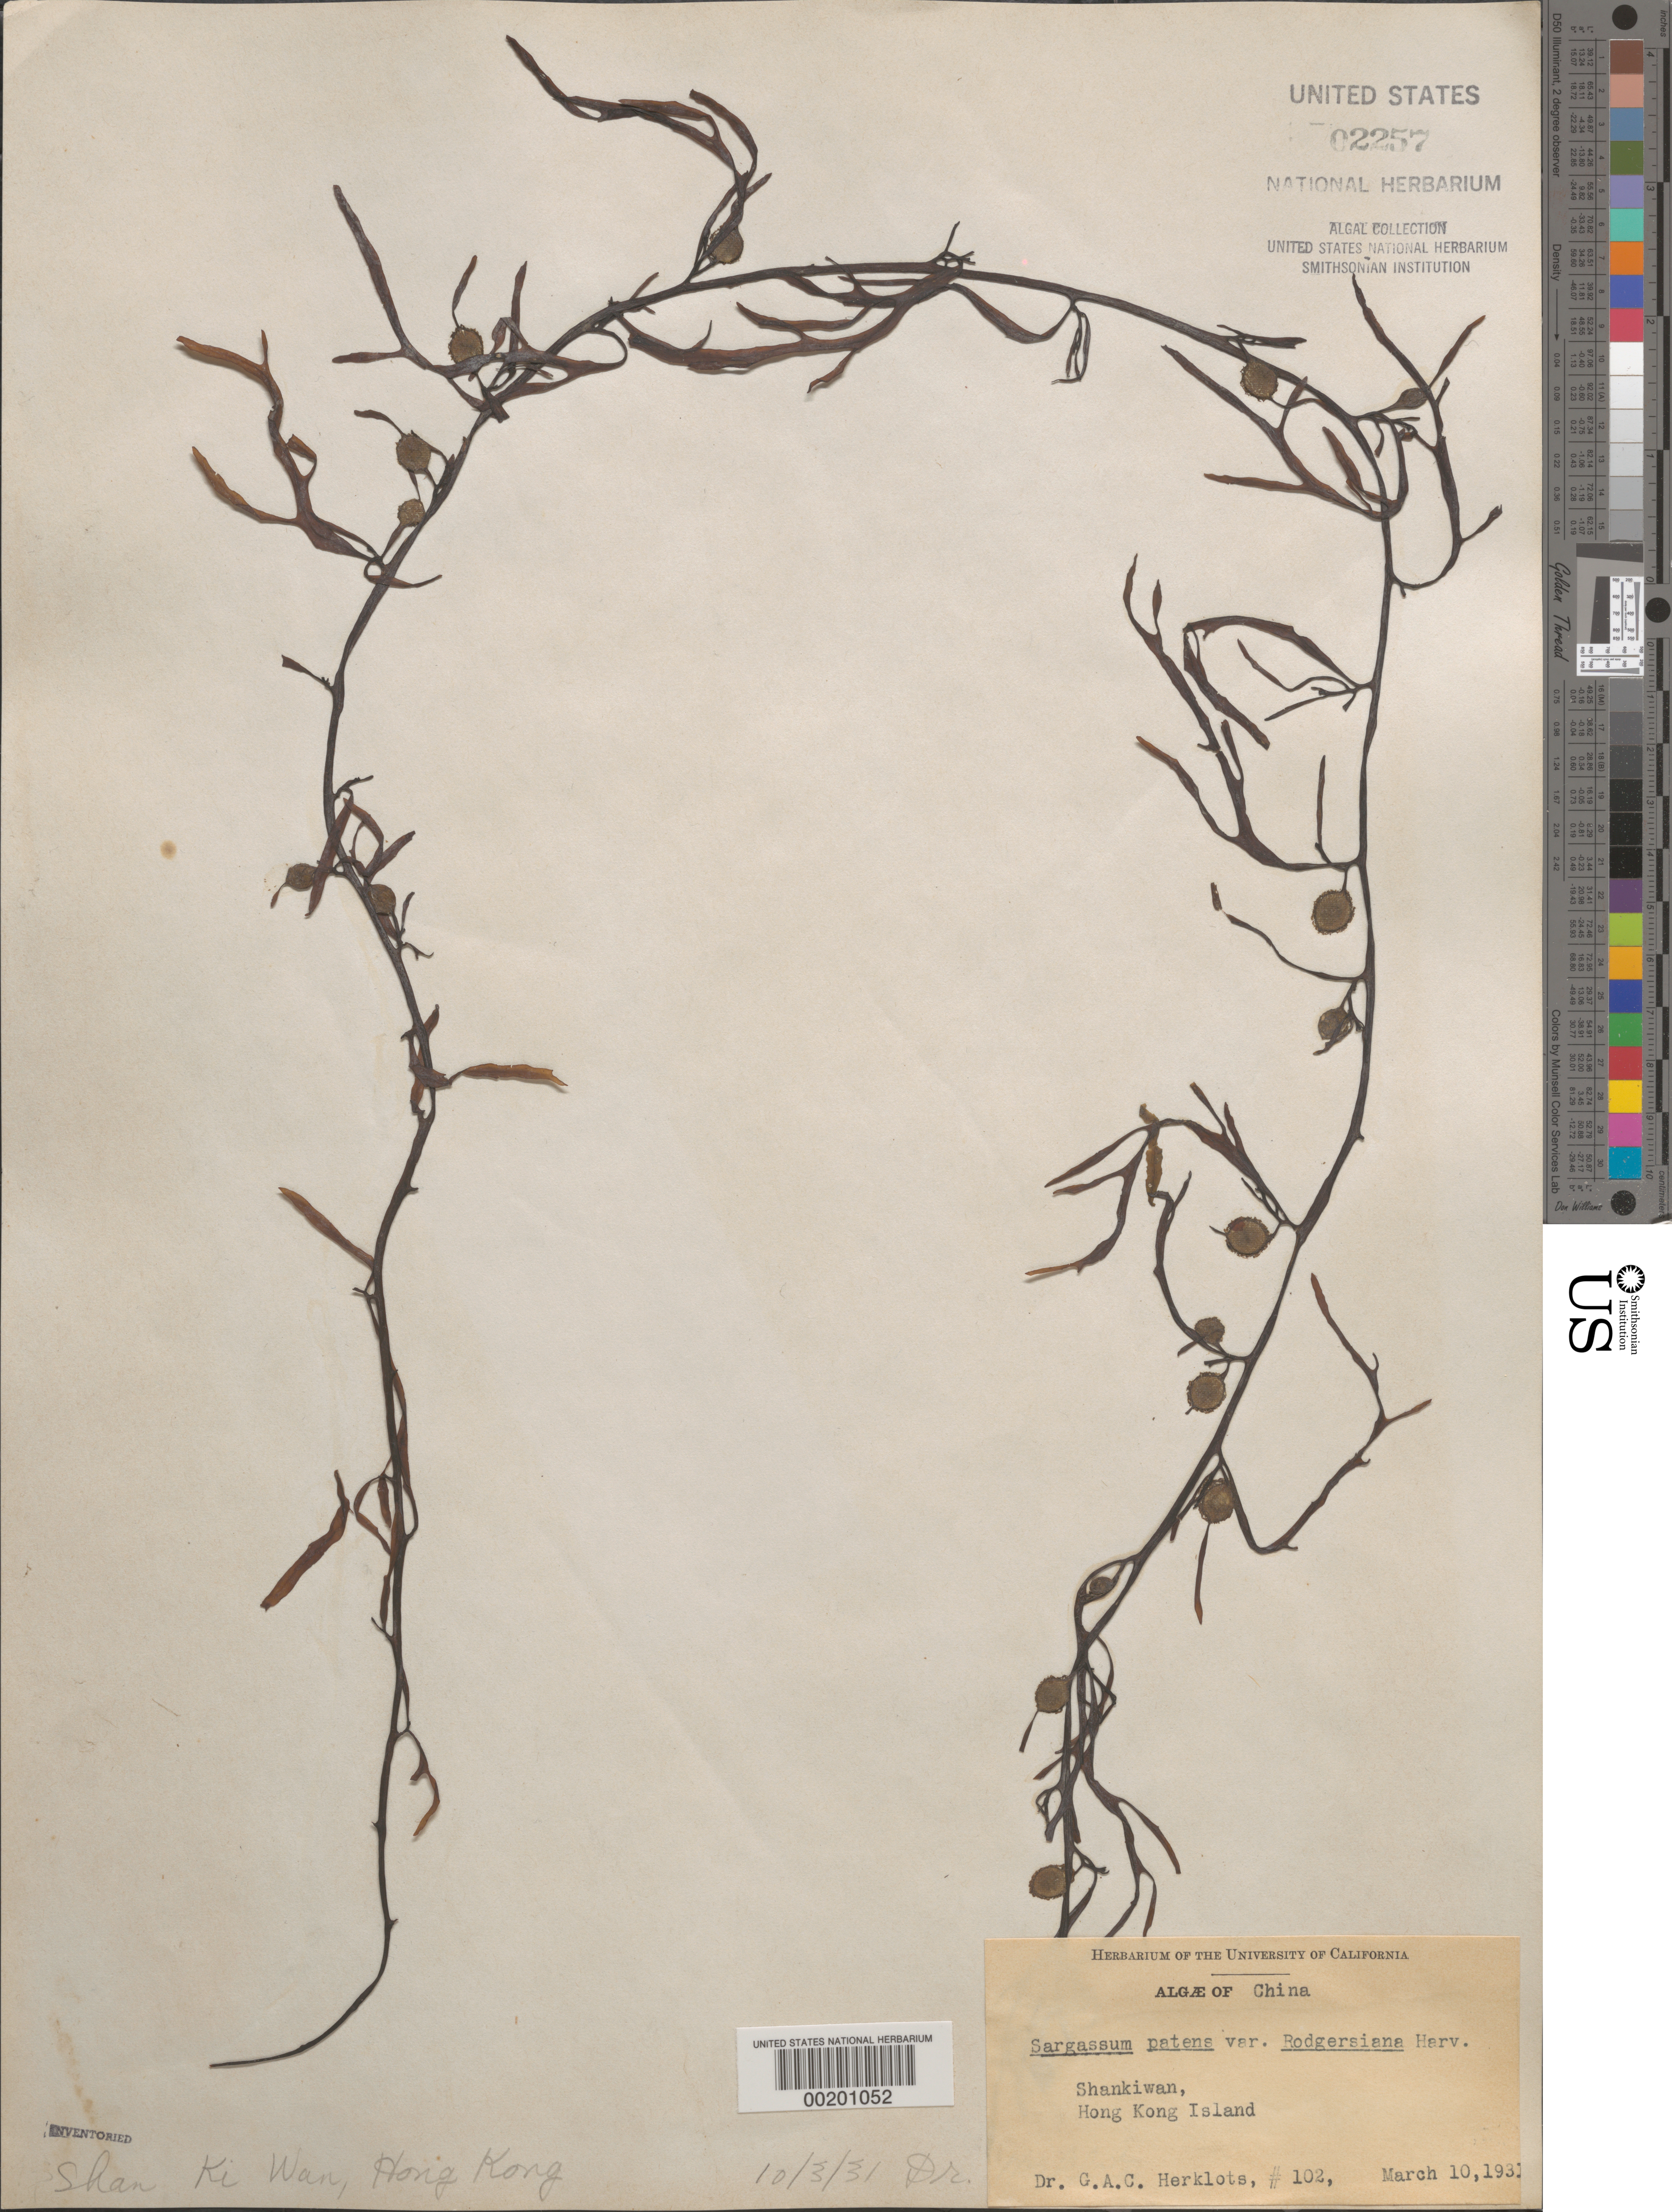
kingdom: Chromista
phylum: Ochrophyta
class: Phaeophyceae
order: Fucales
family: Sargassaceae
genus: Sargassum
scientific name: Sargassum patens var. rodgersiana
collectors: G. Herklots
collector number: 102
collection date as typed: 10 Mar 1931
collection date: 1931-03-10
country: China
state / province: Hong Kong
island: Hong Kong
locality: Shankiwan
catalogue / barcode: US 2257